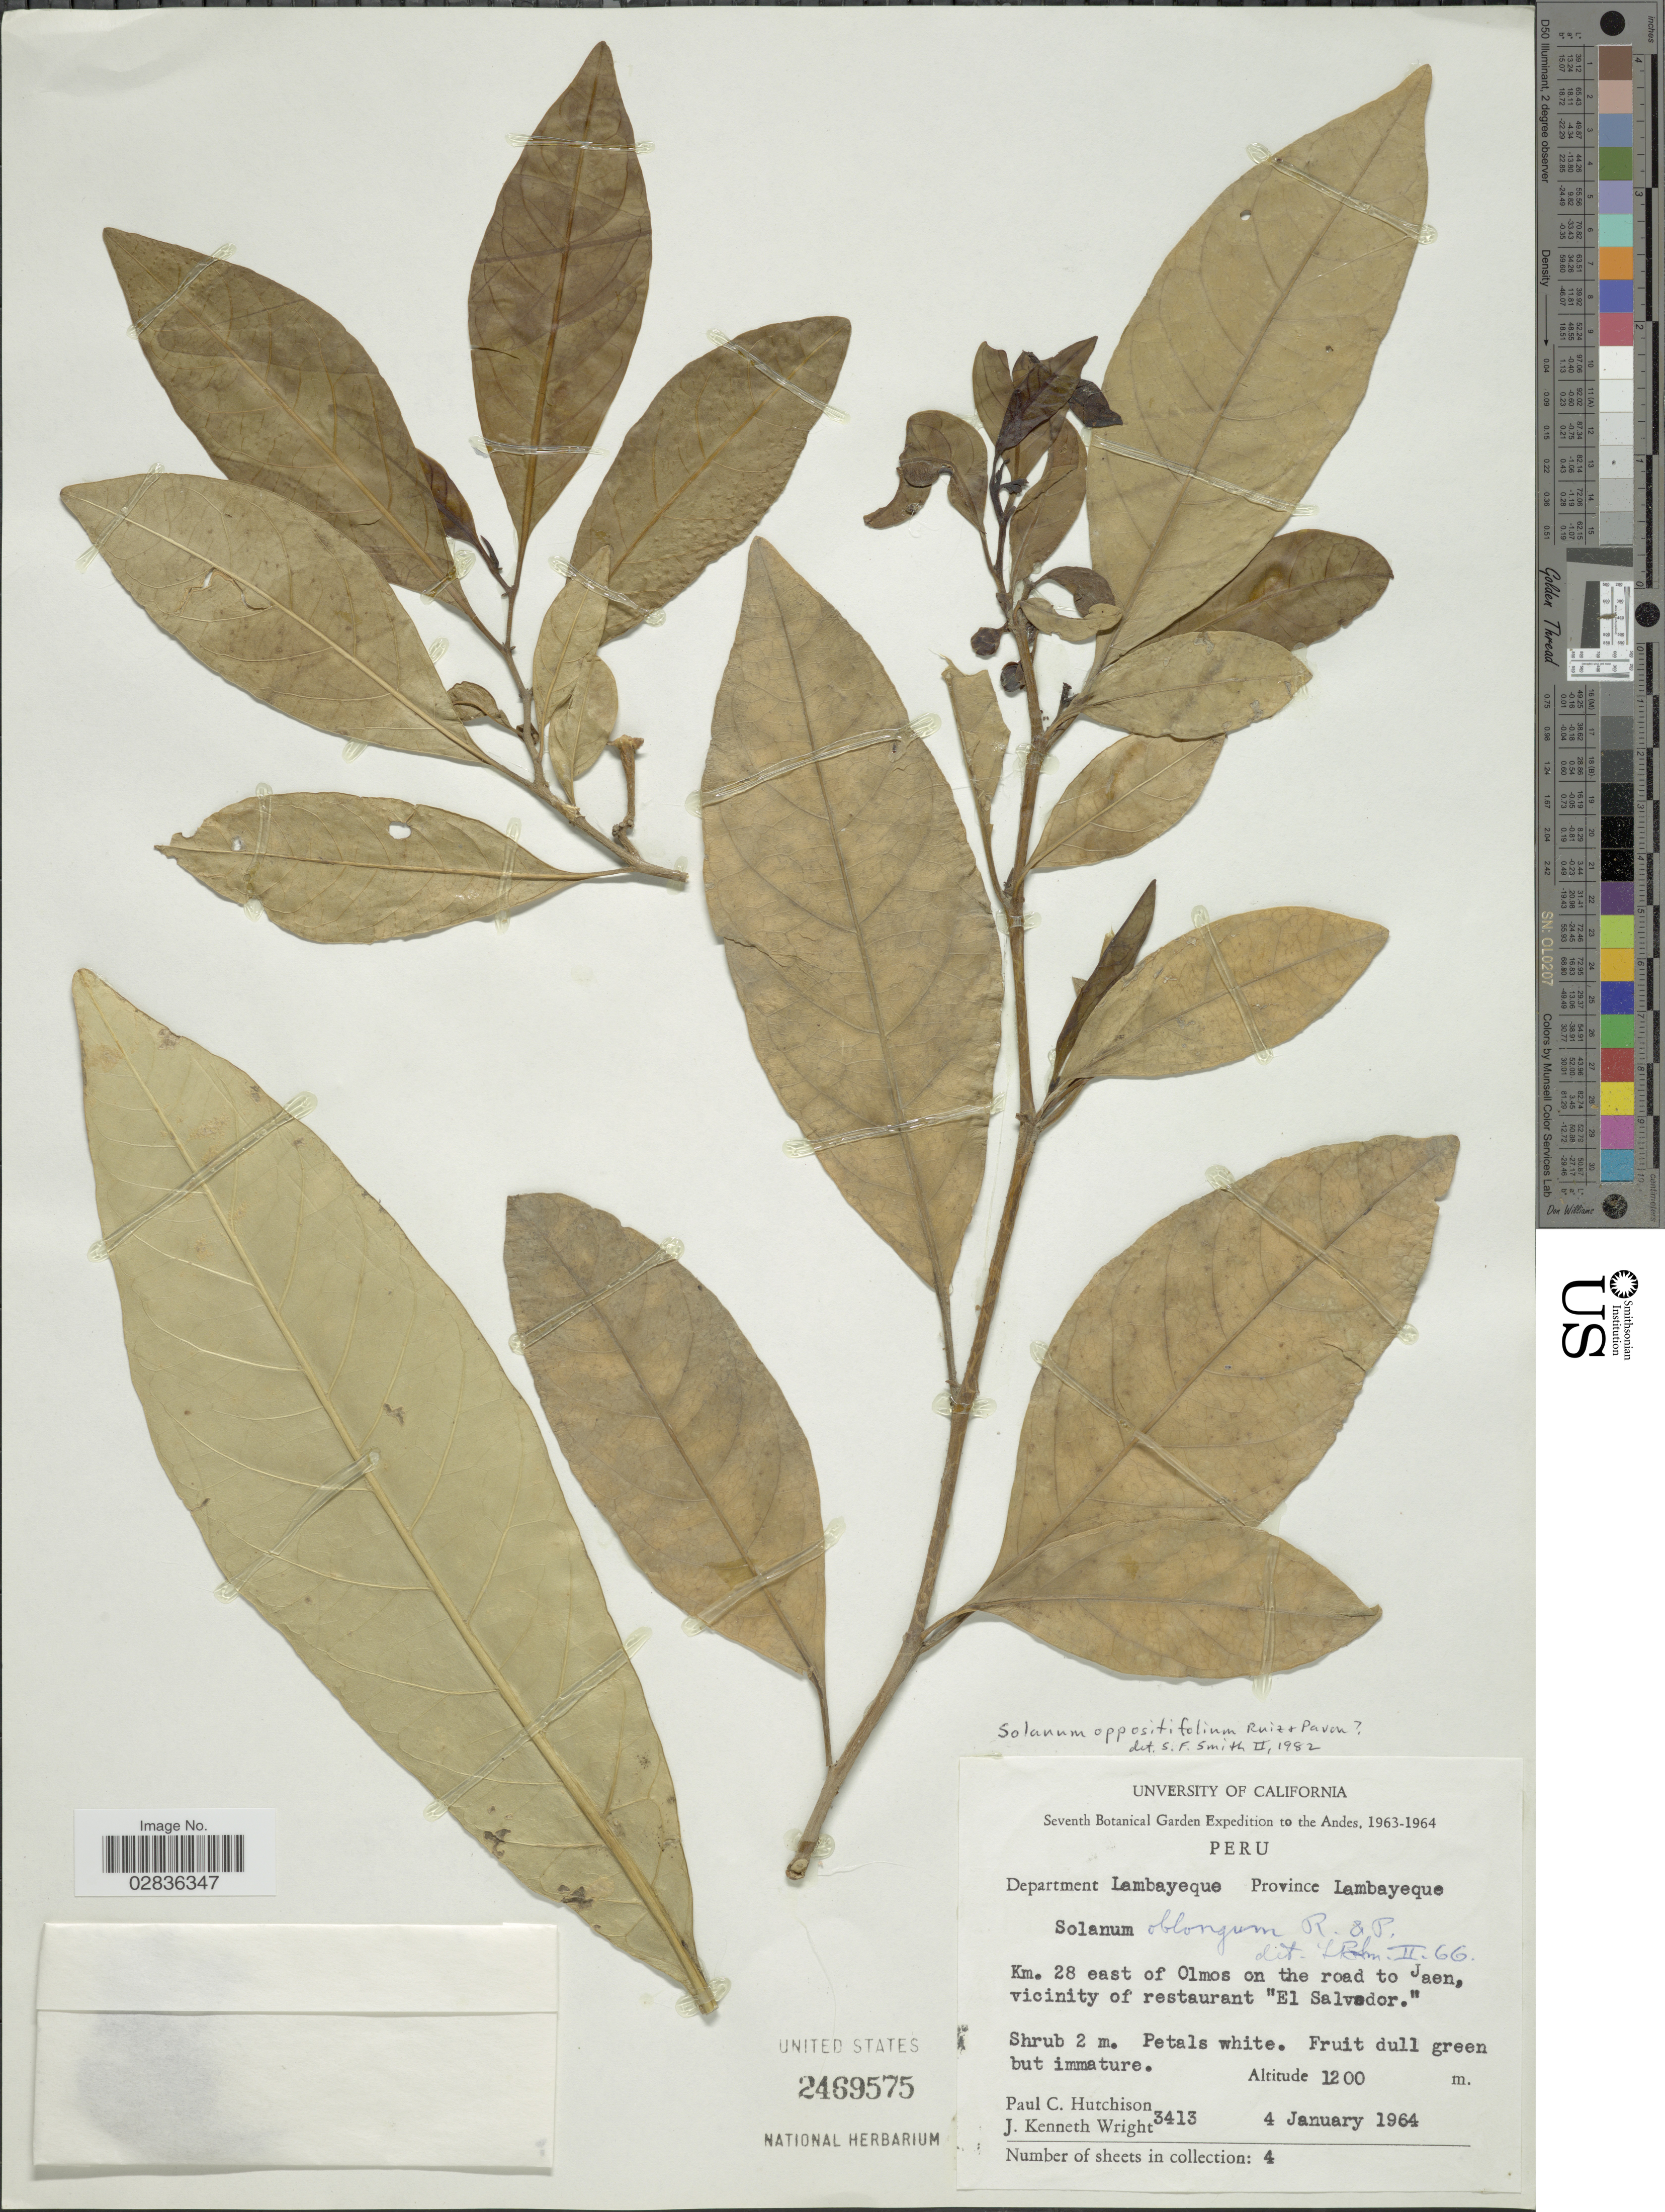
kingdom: Plantae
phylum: Tracheophyta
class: Magnoliopsida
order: Solanales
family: Solanaceae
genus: Solanum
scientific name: Solanum oppositifolium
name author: Ruiz & Pav.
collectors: P. C. Hutchison & J. K. Wright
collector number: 3413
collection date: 1964-01-04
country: Peru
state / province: Lambayeque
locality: Andes. Department Lambayeque. Province Lambayeque. Km. 28 east of Olmos on the road to Jaen, vicinity of restaurant "El Salvador".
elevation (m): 1200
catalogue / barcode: US 2469575